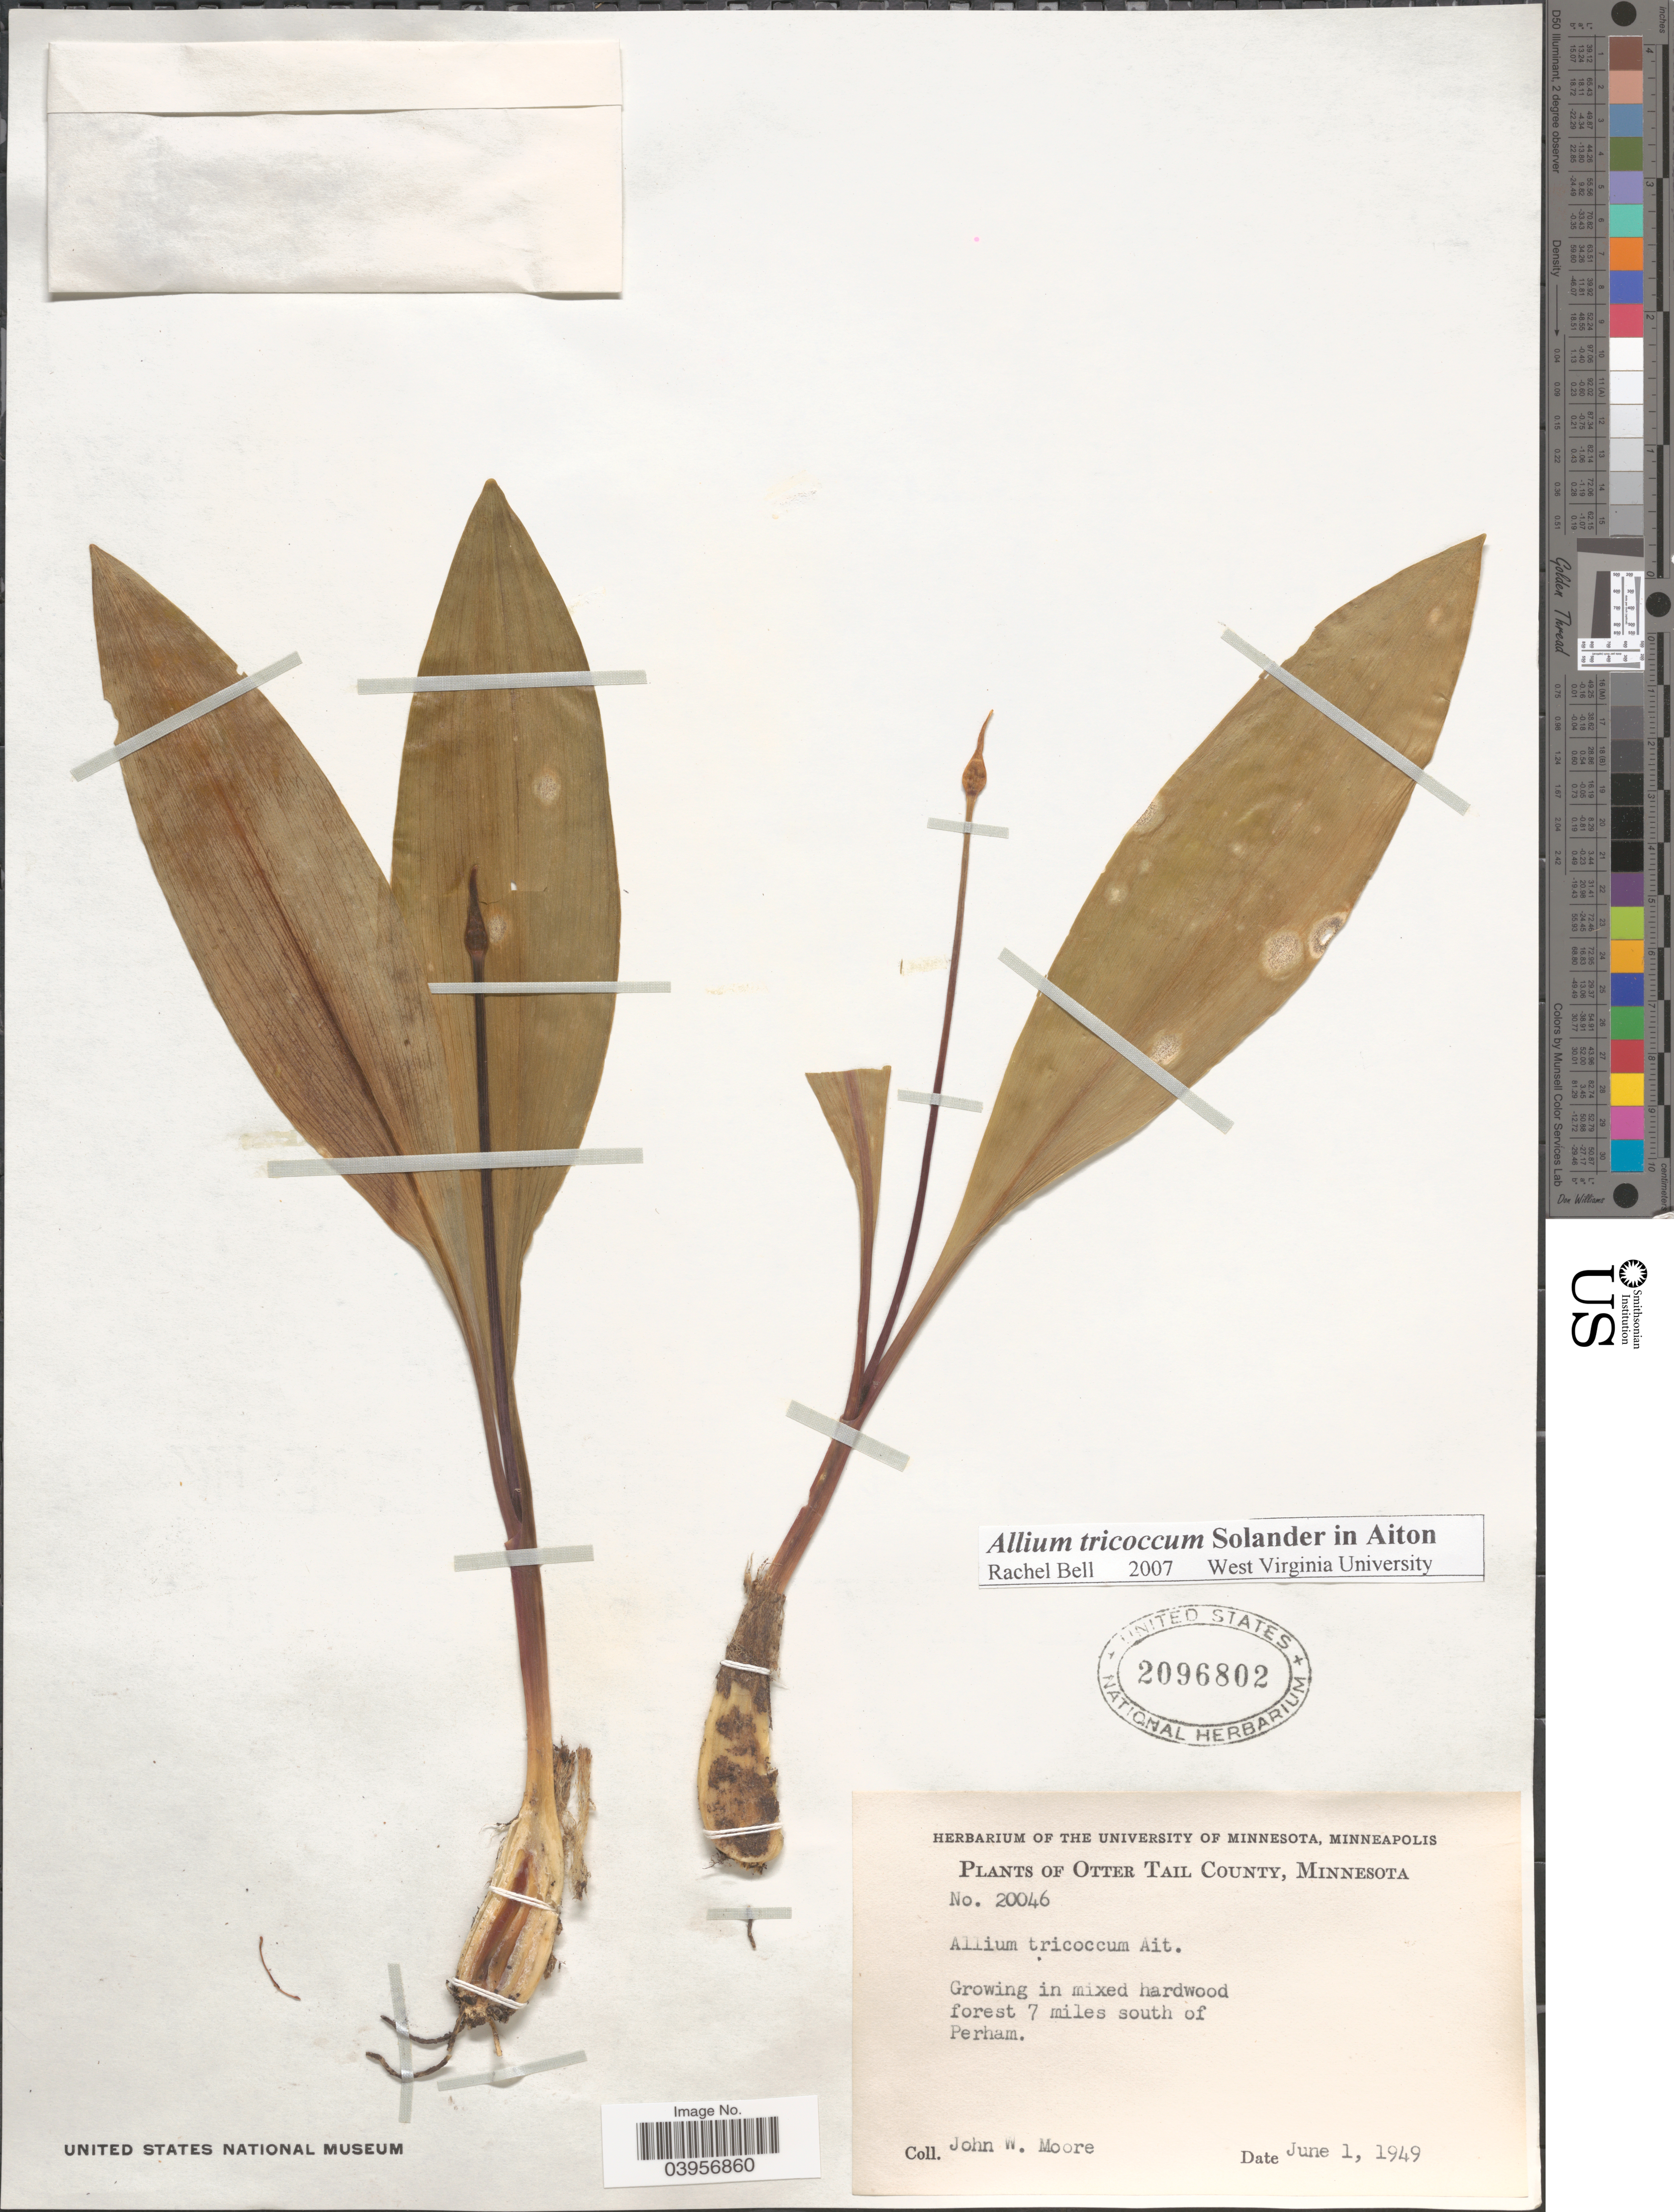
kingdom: Plantae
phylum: Tracheophyta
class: Liliopsida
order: Asparagales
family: Amaryllidaceae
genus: Allium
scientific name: Allium tricoccum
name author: Aiton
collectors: J. Moore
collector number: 20046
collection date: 1949-06-01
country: United States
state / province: Minnesota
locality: Otter Tail County. In mixed hardwood forest 7 miles south of Perham.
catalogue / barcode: US 2096802